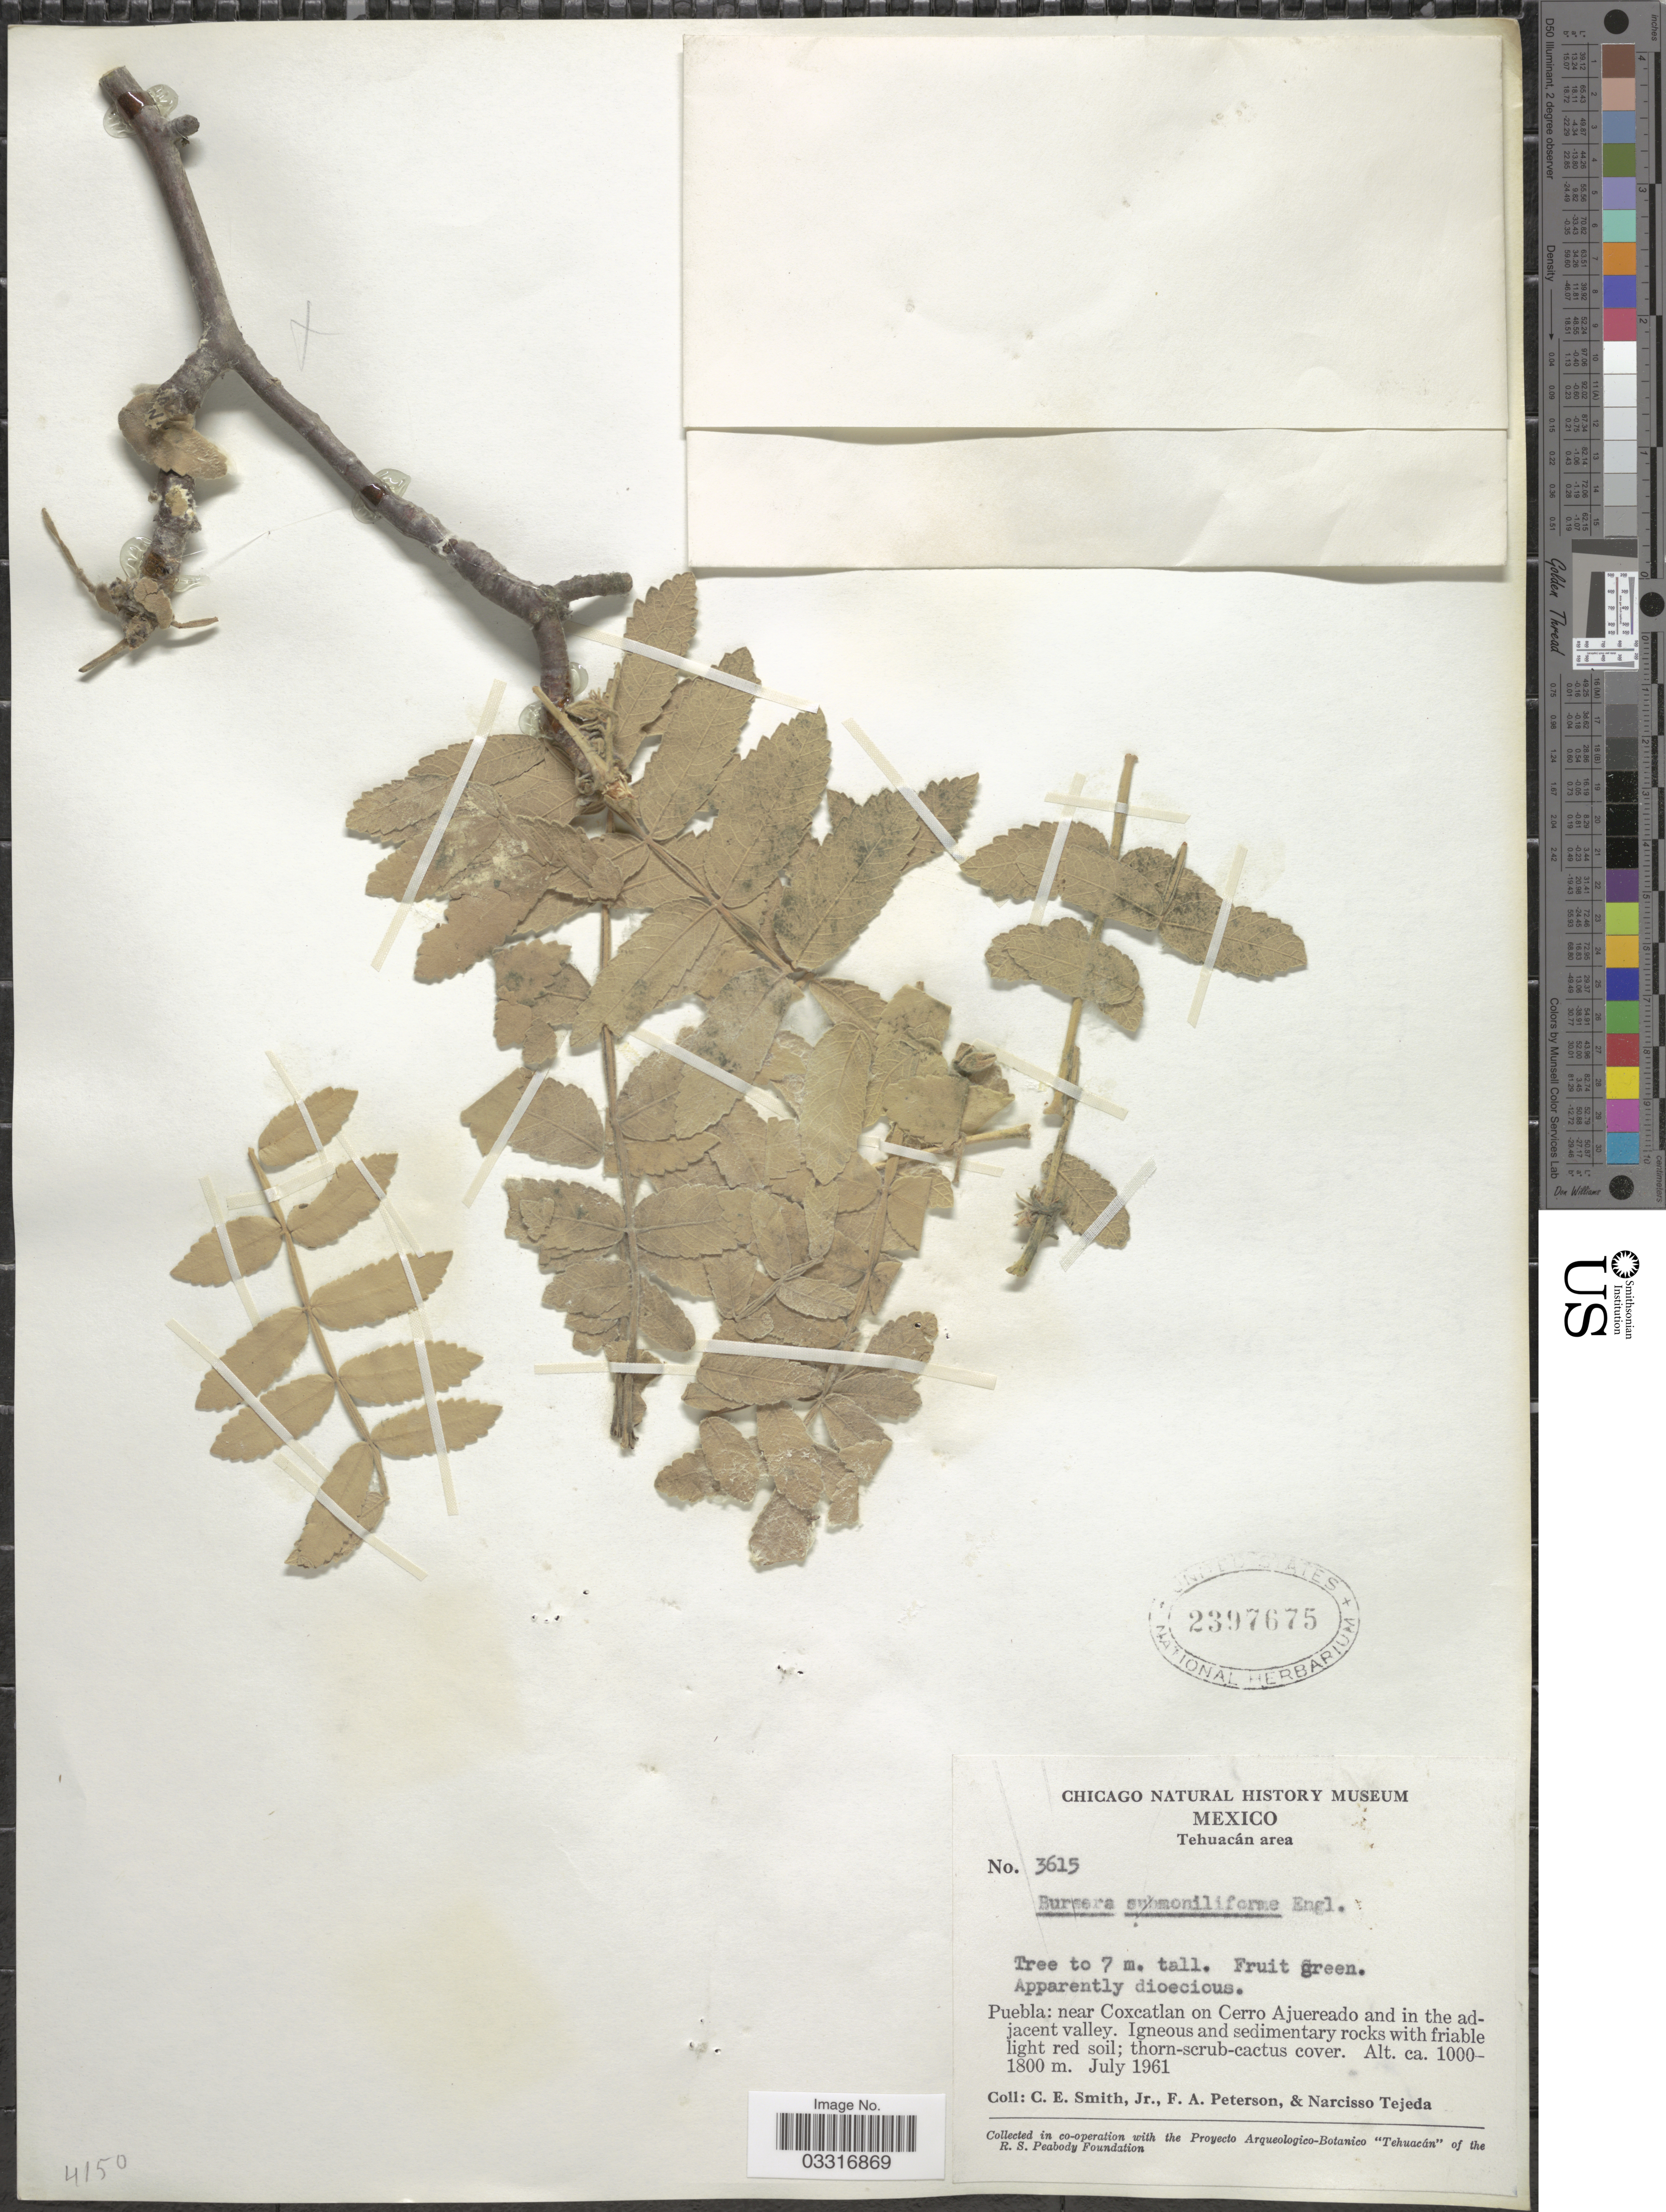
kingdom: Plantae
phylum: Tracheophyta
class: Magnoliopsida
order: Sapindales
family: Burseraceae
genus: Bursera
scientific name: Bursera submoniliformis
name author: Engl. in A. DC.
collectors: C. E. Smith Jr., F. A. Peterson & N. Tejeda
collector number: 3615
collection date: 1961-07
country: Mexico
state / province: Puebla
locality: Tehuacán area, near Coxcatlan on Cerro Ajuereado and in the adjacent valley.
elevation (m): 1000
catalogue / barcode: US 2397675